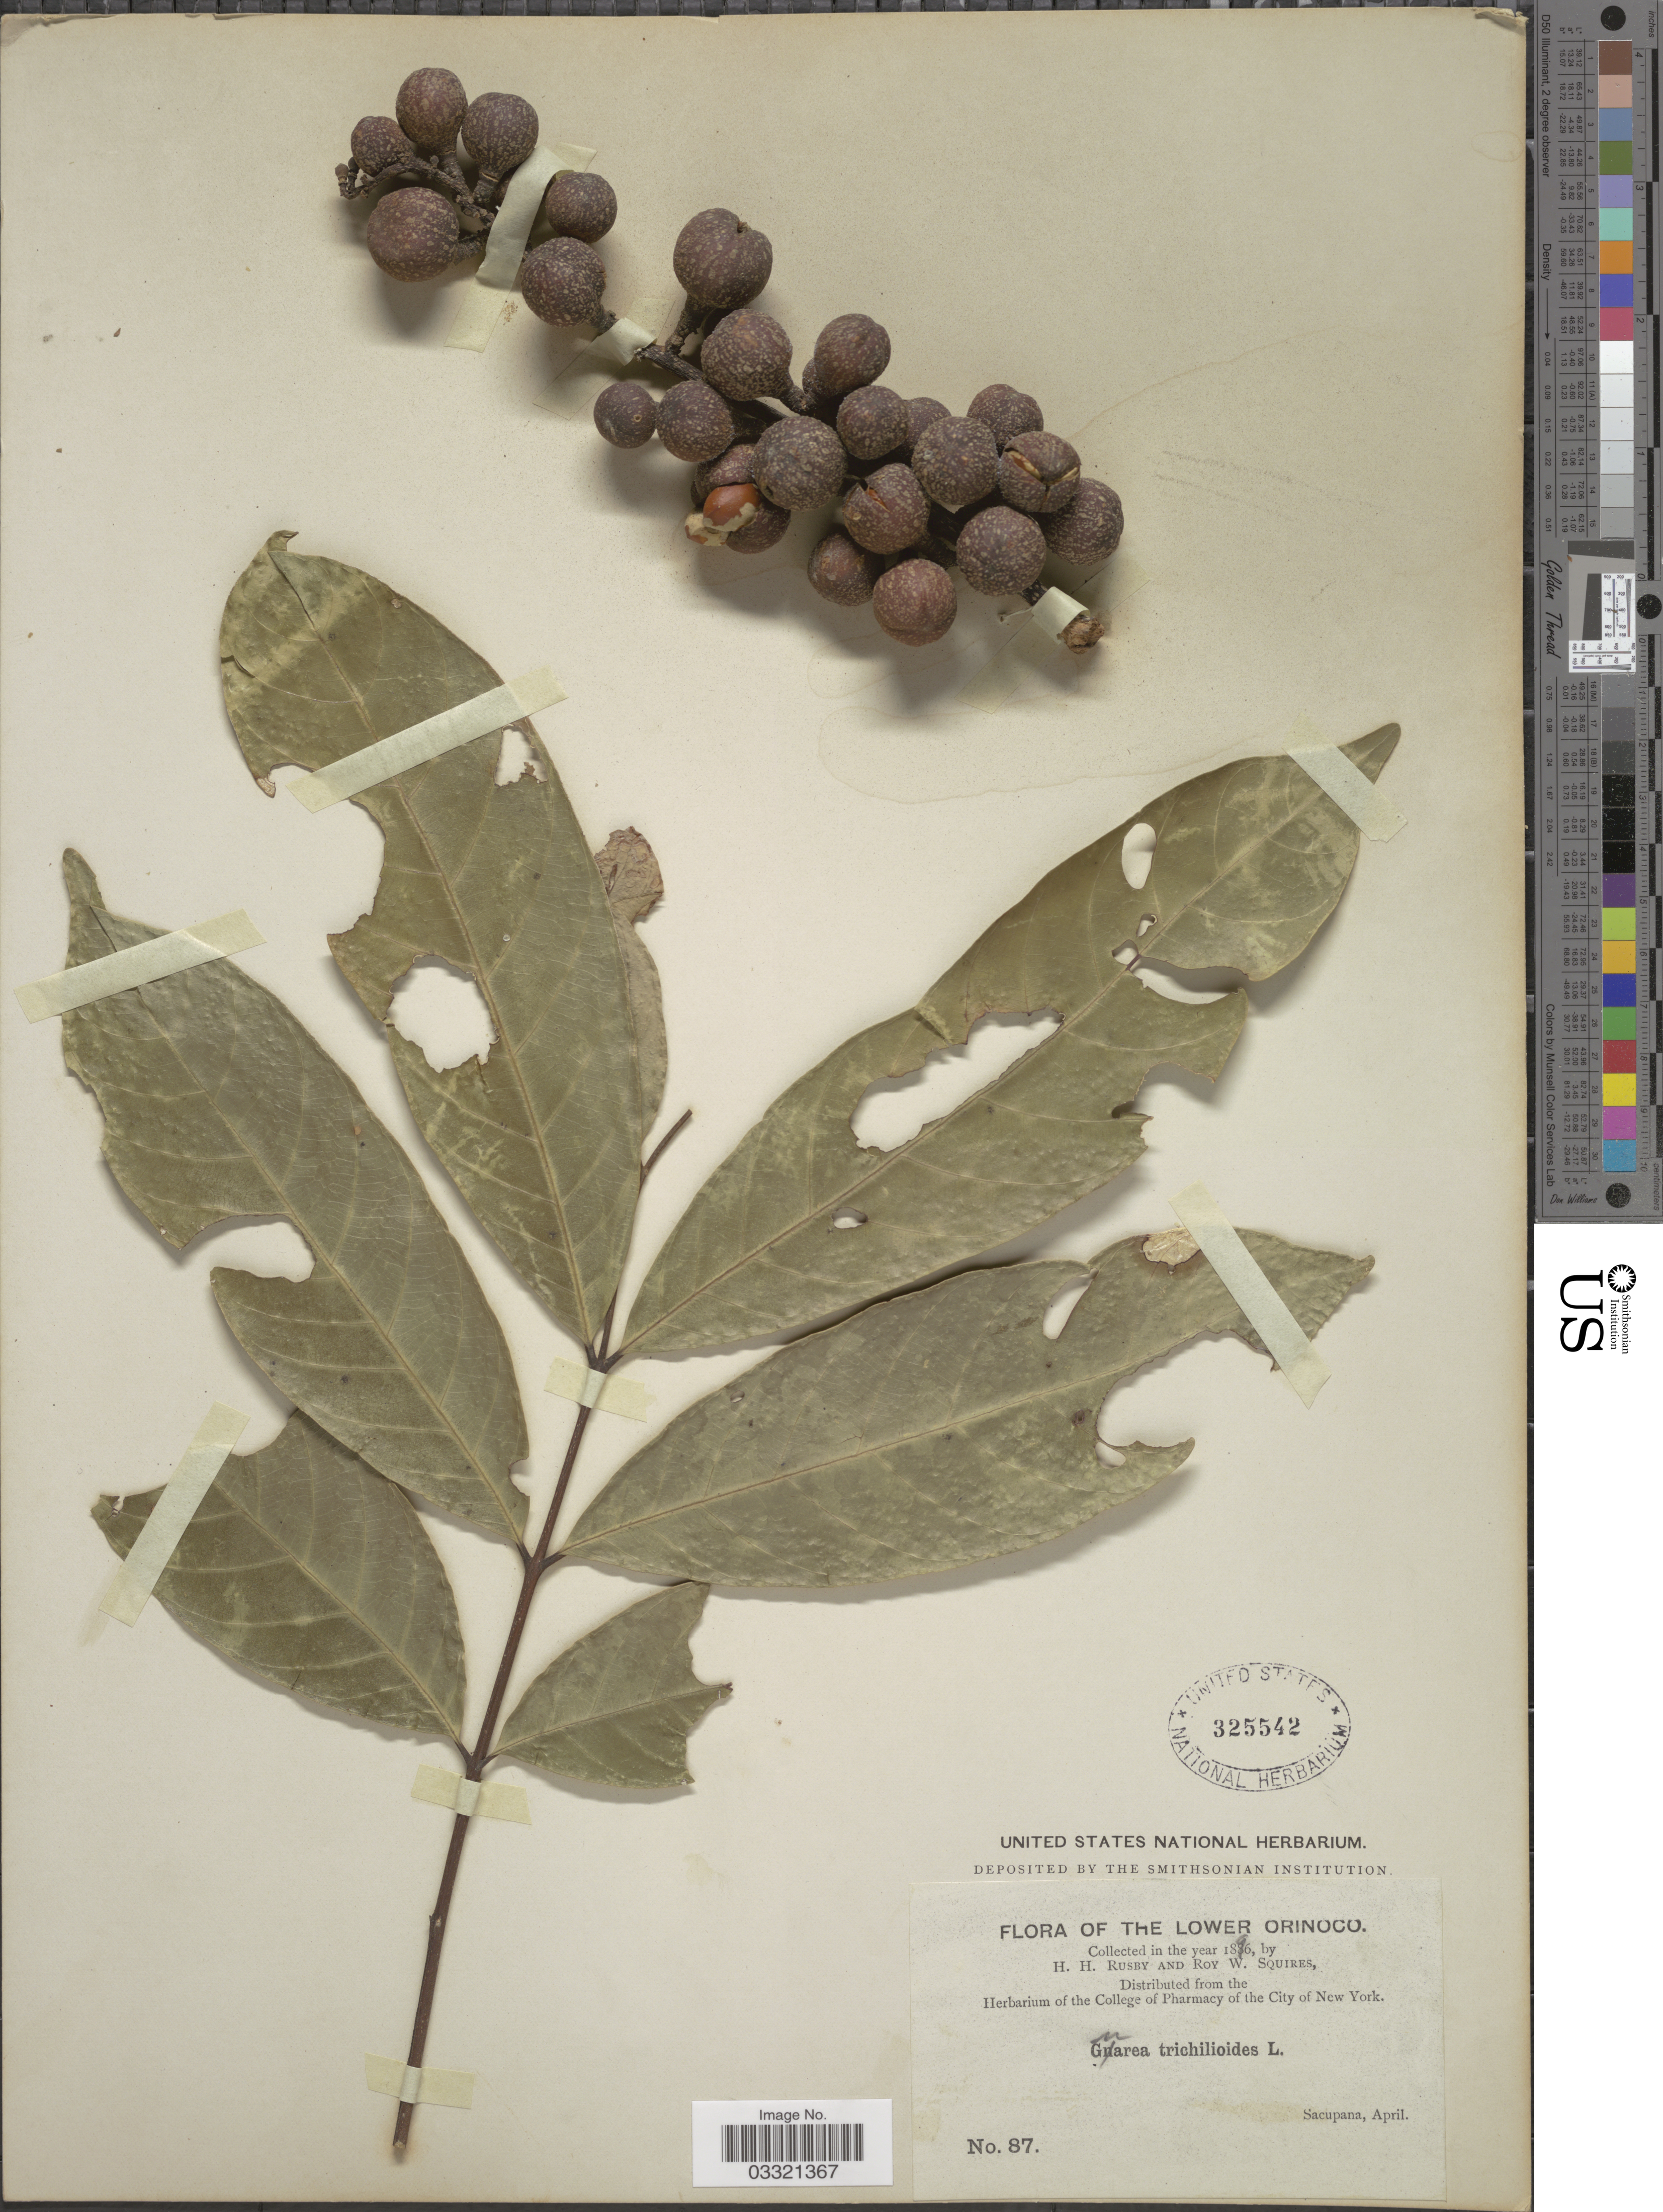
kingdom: Plantae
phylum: Tracheophyta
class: Magnoliopsida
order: Sapindales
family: Meliaceae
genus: Guarea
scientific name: Guarea guidonia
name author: (L.) Sleumer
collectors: H. H. Rusby & R. Squires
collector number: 87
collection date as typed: April 1896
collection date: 1896-04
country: Venezuela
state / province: Delta Amacuro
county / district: Antonio Díaz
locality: Lower Orinoco, Sacupana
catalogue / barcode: US 325542